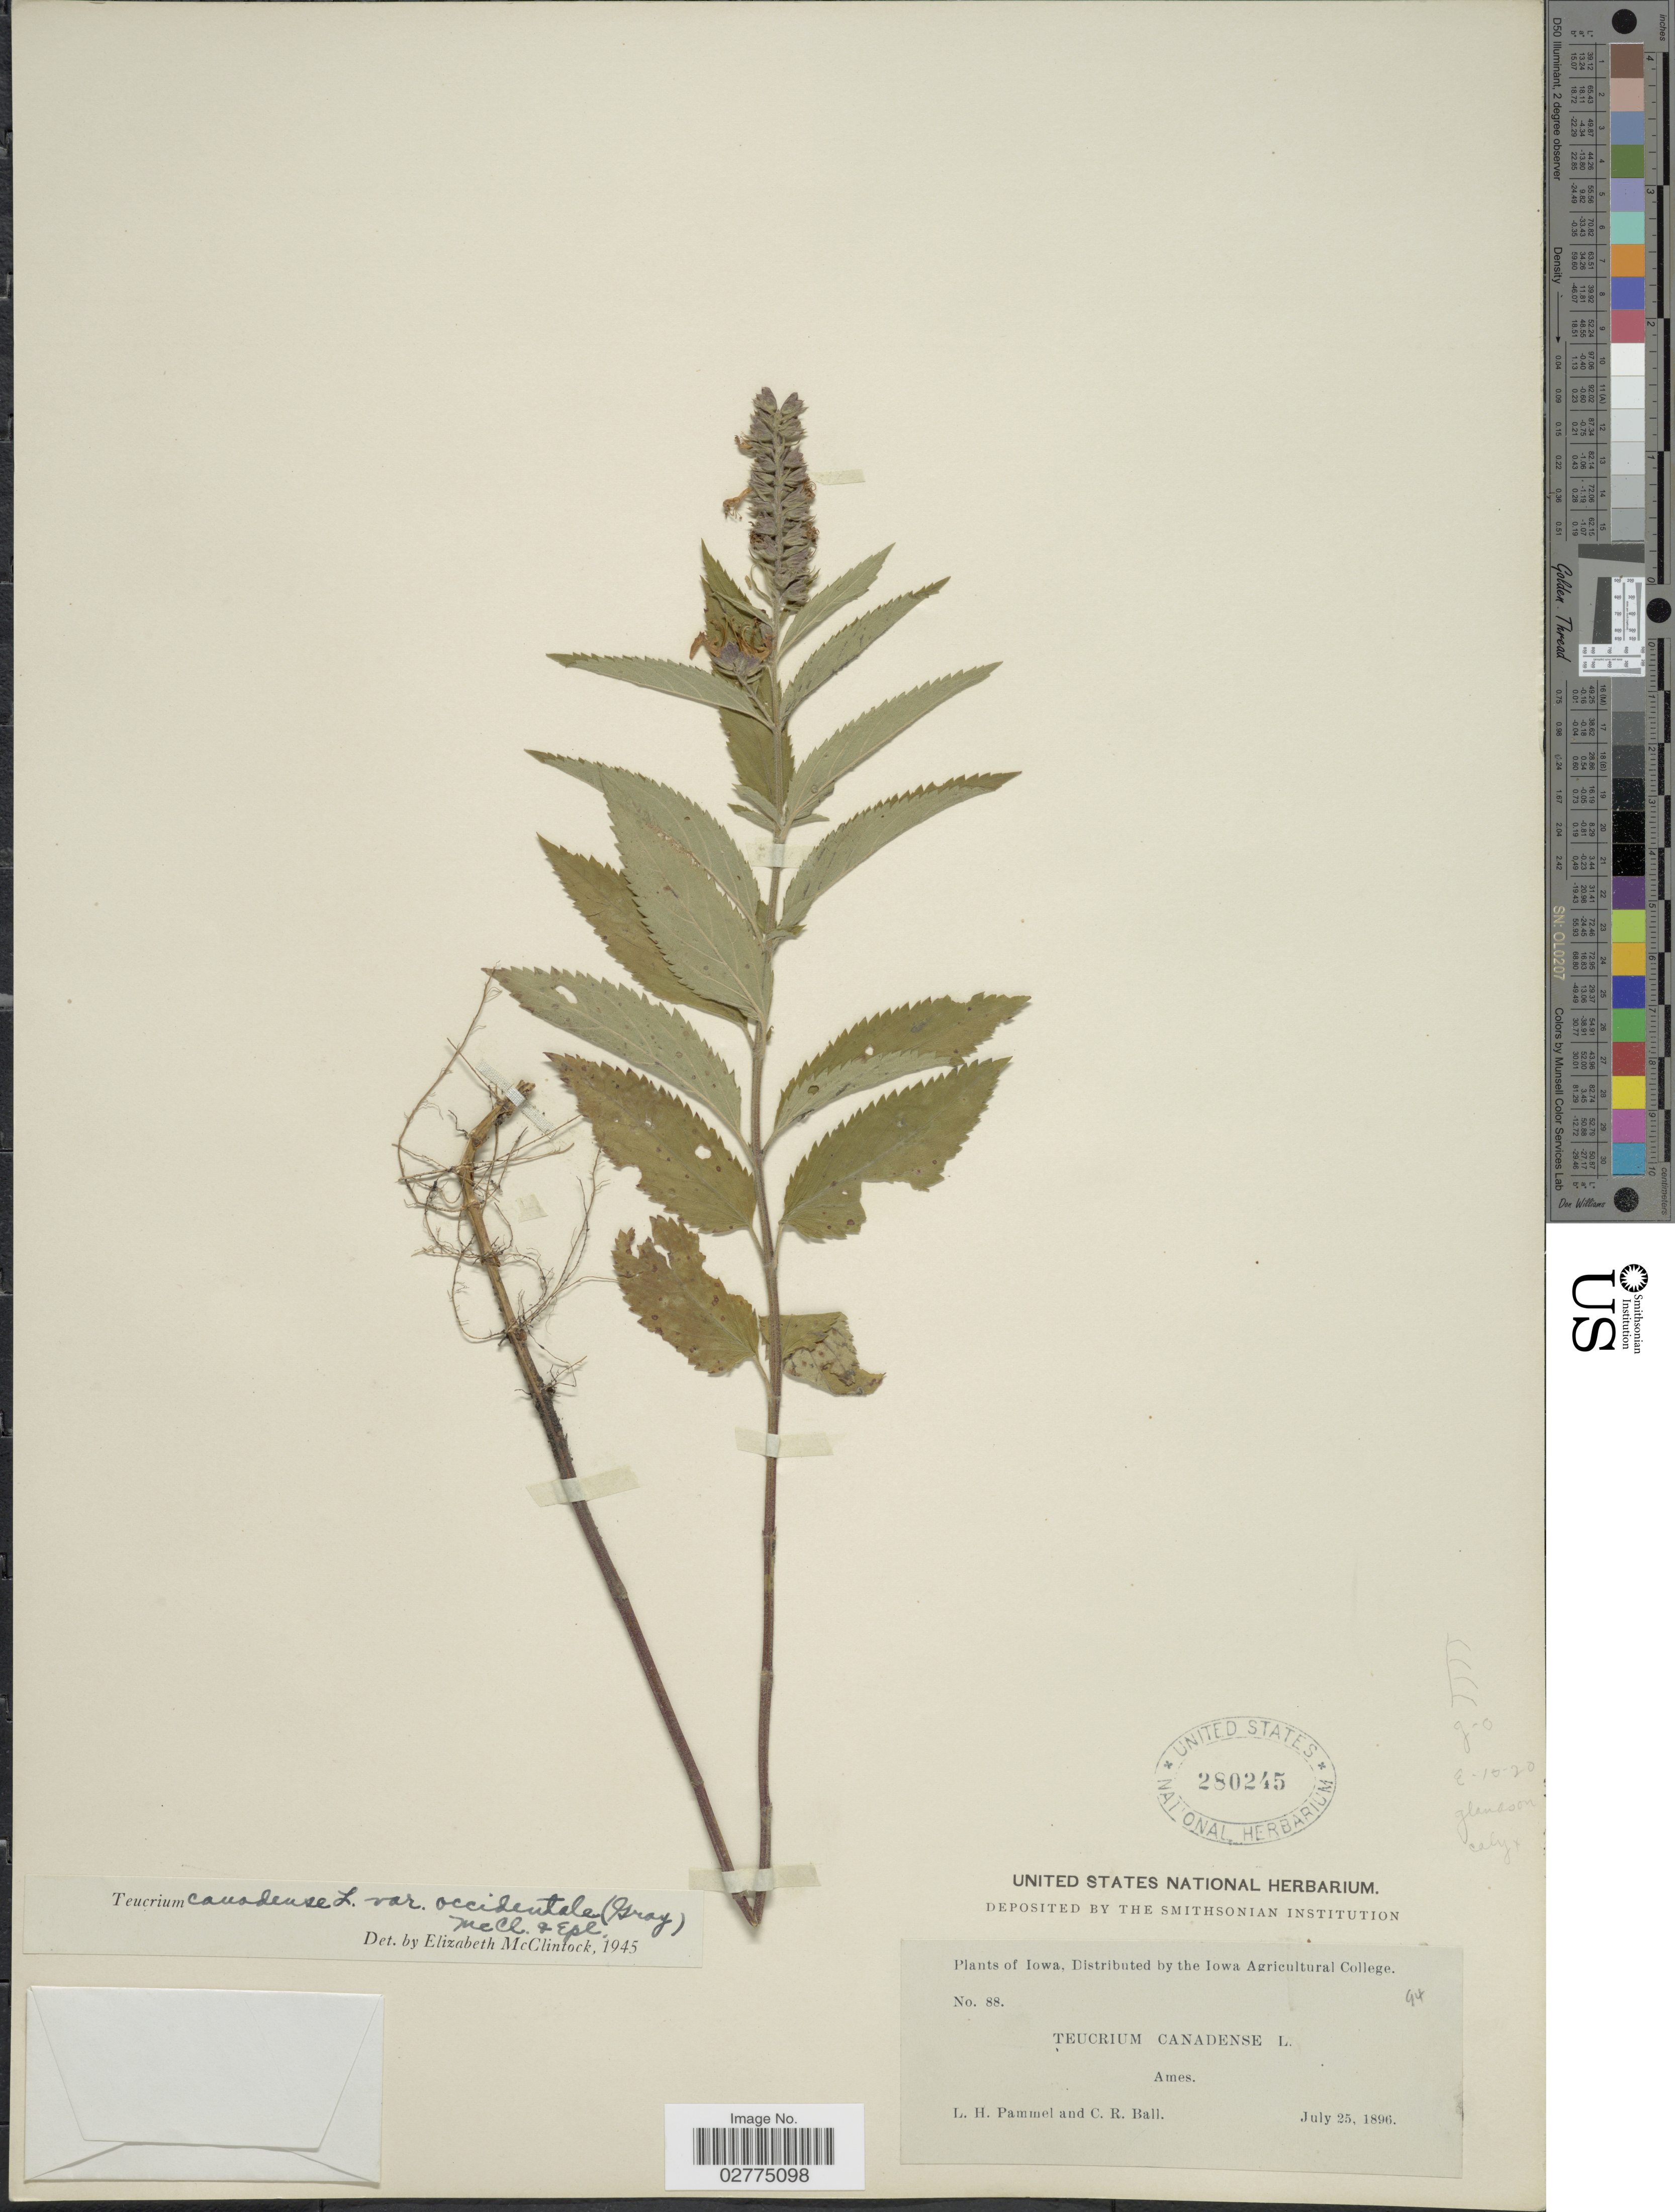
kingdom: Plantae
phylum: Tracheophyta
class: Magnoliopsida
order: Lamiales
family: Lamiaceae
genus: Teucrium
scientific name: Teucrium canadense var. occidentale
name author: (A. Gray) E. M. McClint. & Epling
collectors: L. Pammel & C. R. Ball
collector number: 88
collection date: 1896-07-25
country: United States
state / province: Iowa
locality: Ames.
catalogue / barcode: US 280245